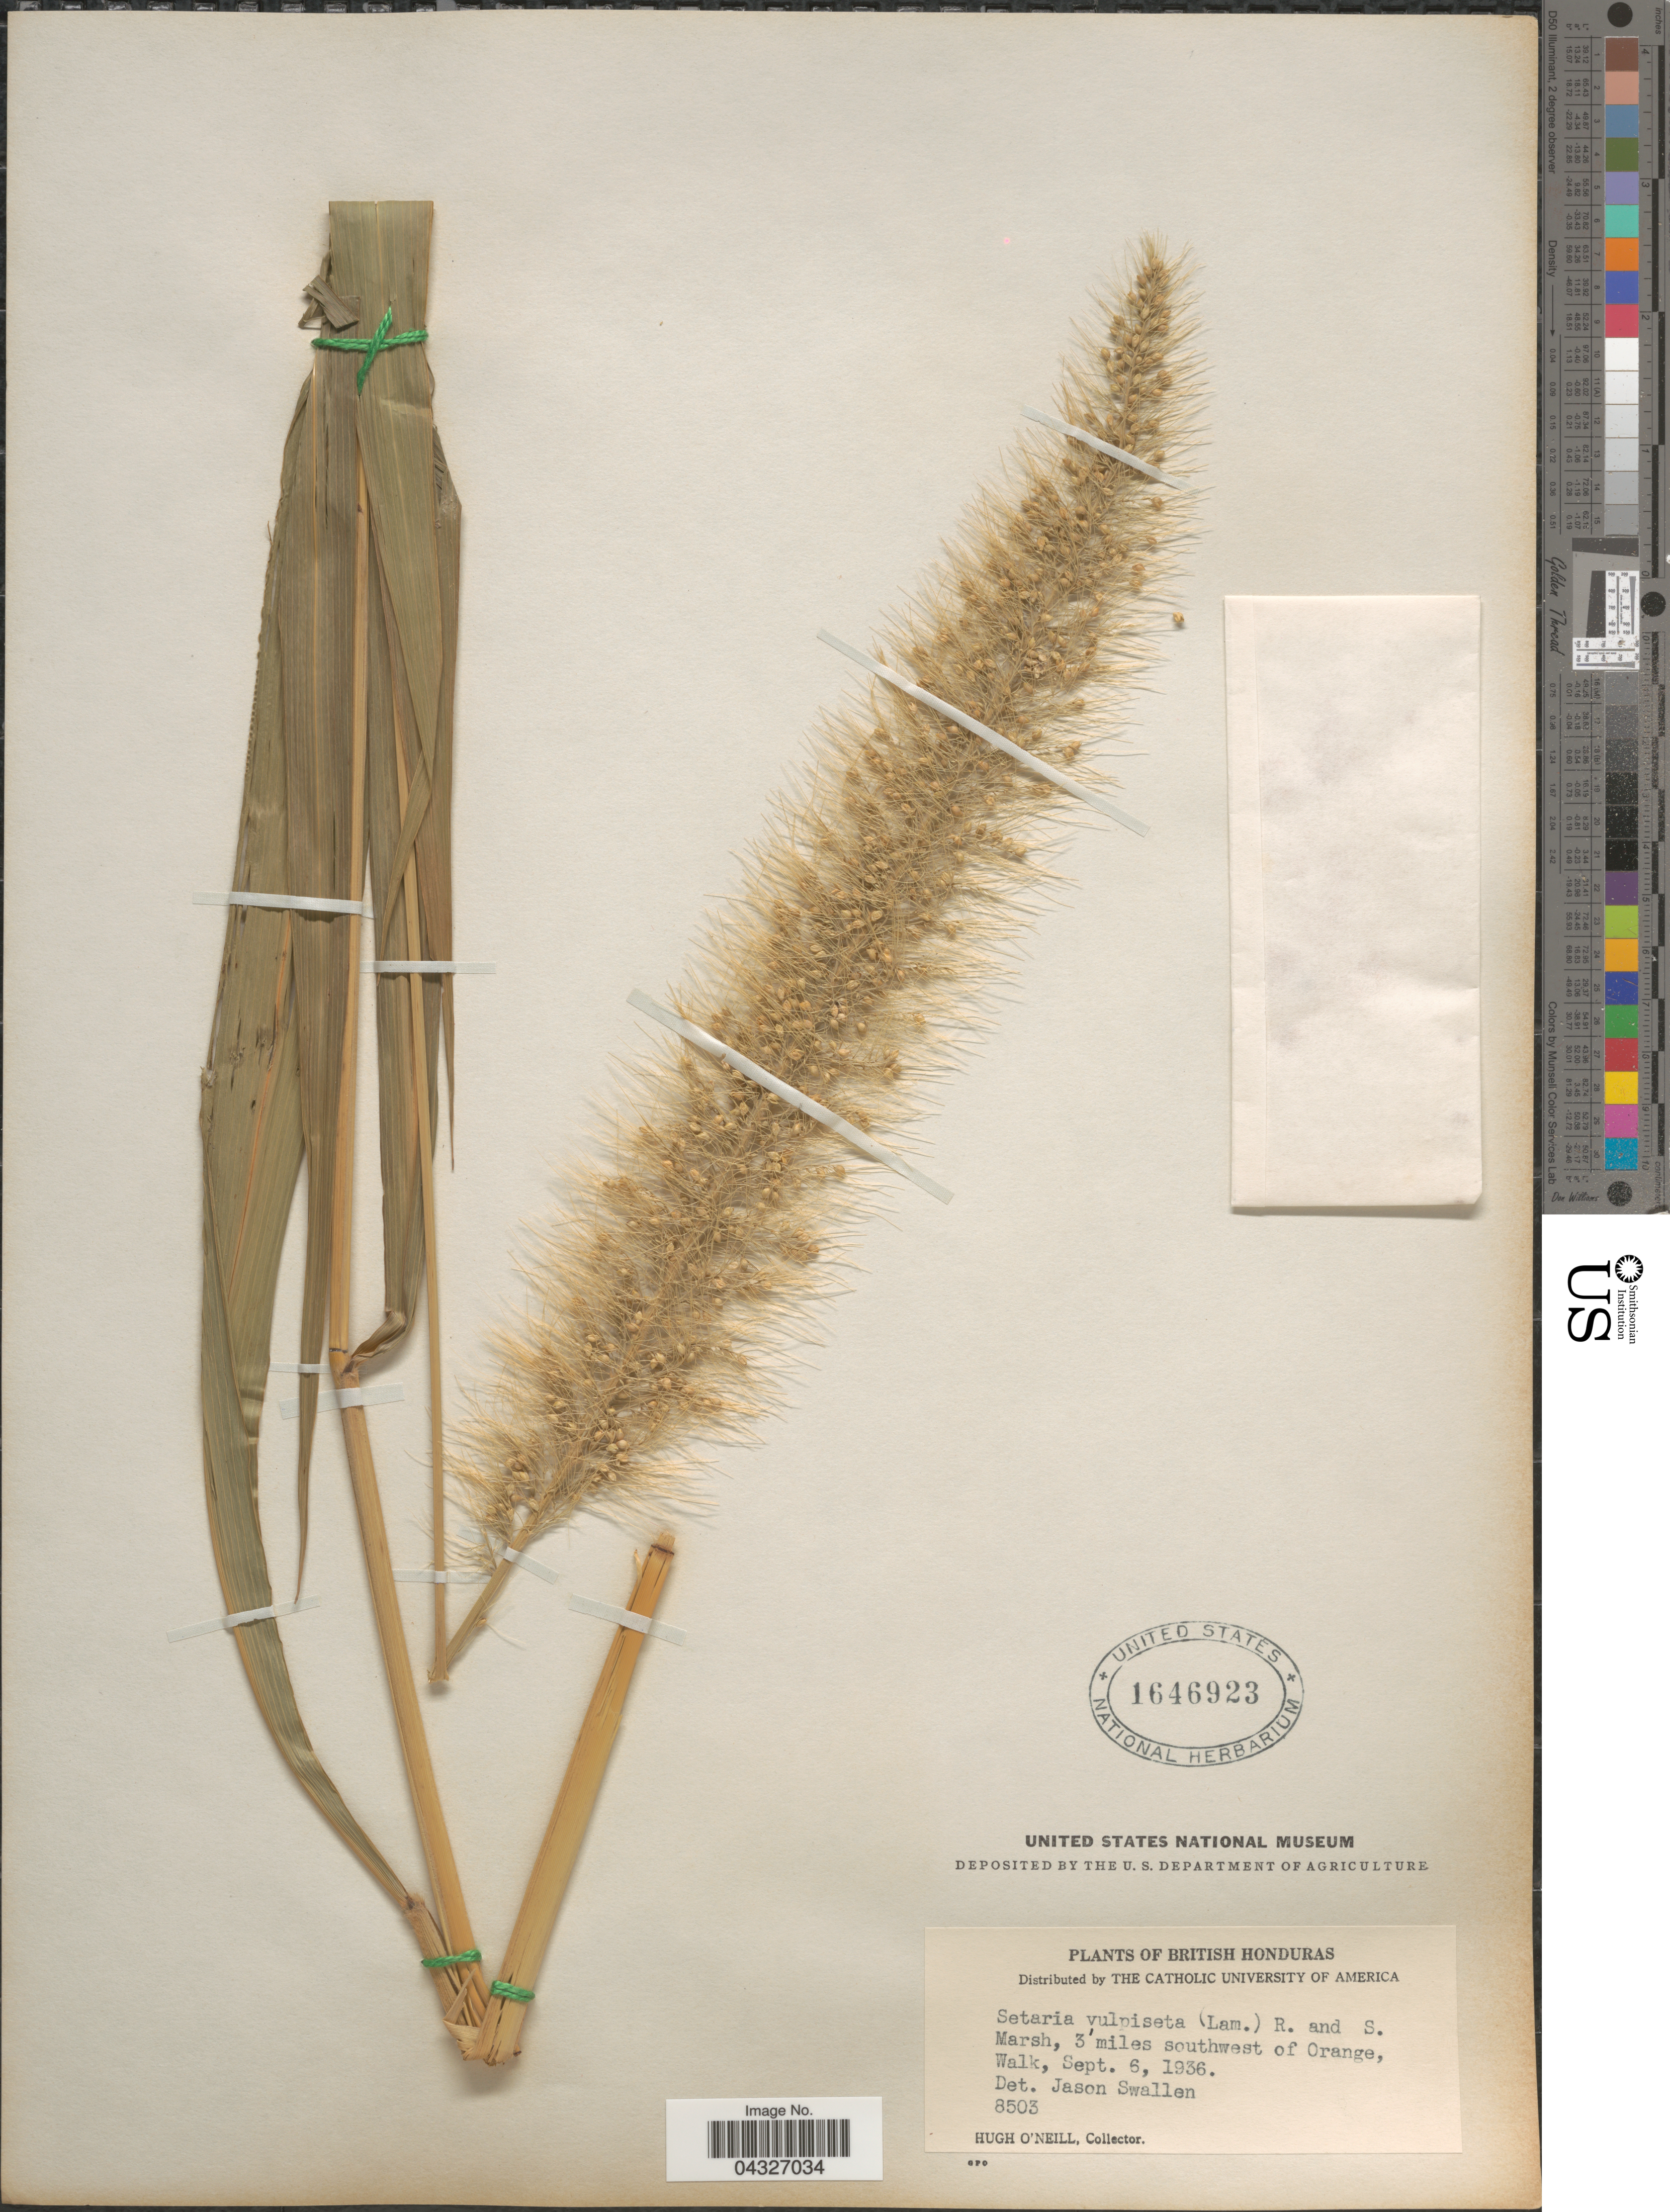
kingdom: Plantae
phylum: Tracheophyta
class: Liliopsida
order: Poales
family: Poaceae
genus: Setaria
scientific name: Setaria vulpiseta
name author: (Lam.) Roem. & Schult.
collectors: H. O'Neill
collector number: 8503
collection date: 1936-09-06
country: Belize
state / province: Orange Walk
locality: British Honduras. 3 miles southwest of Orange, Walk.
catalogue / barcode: US 1646923